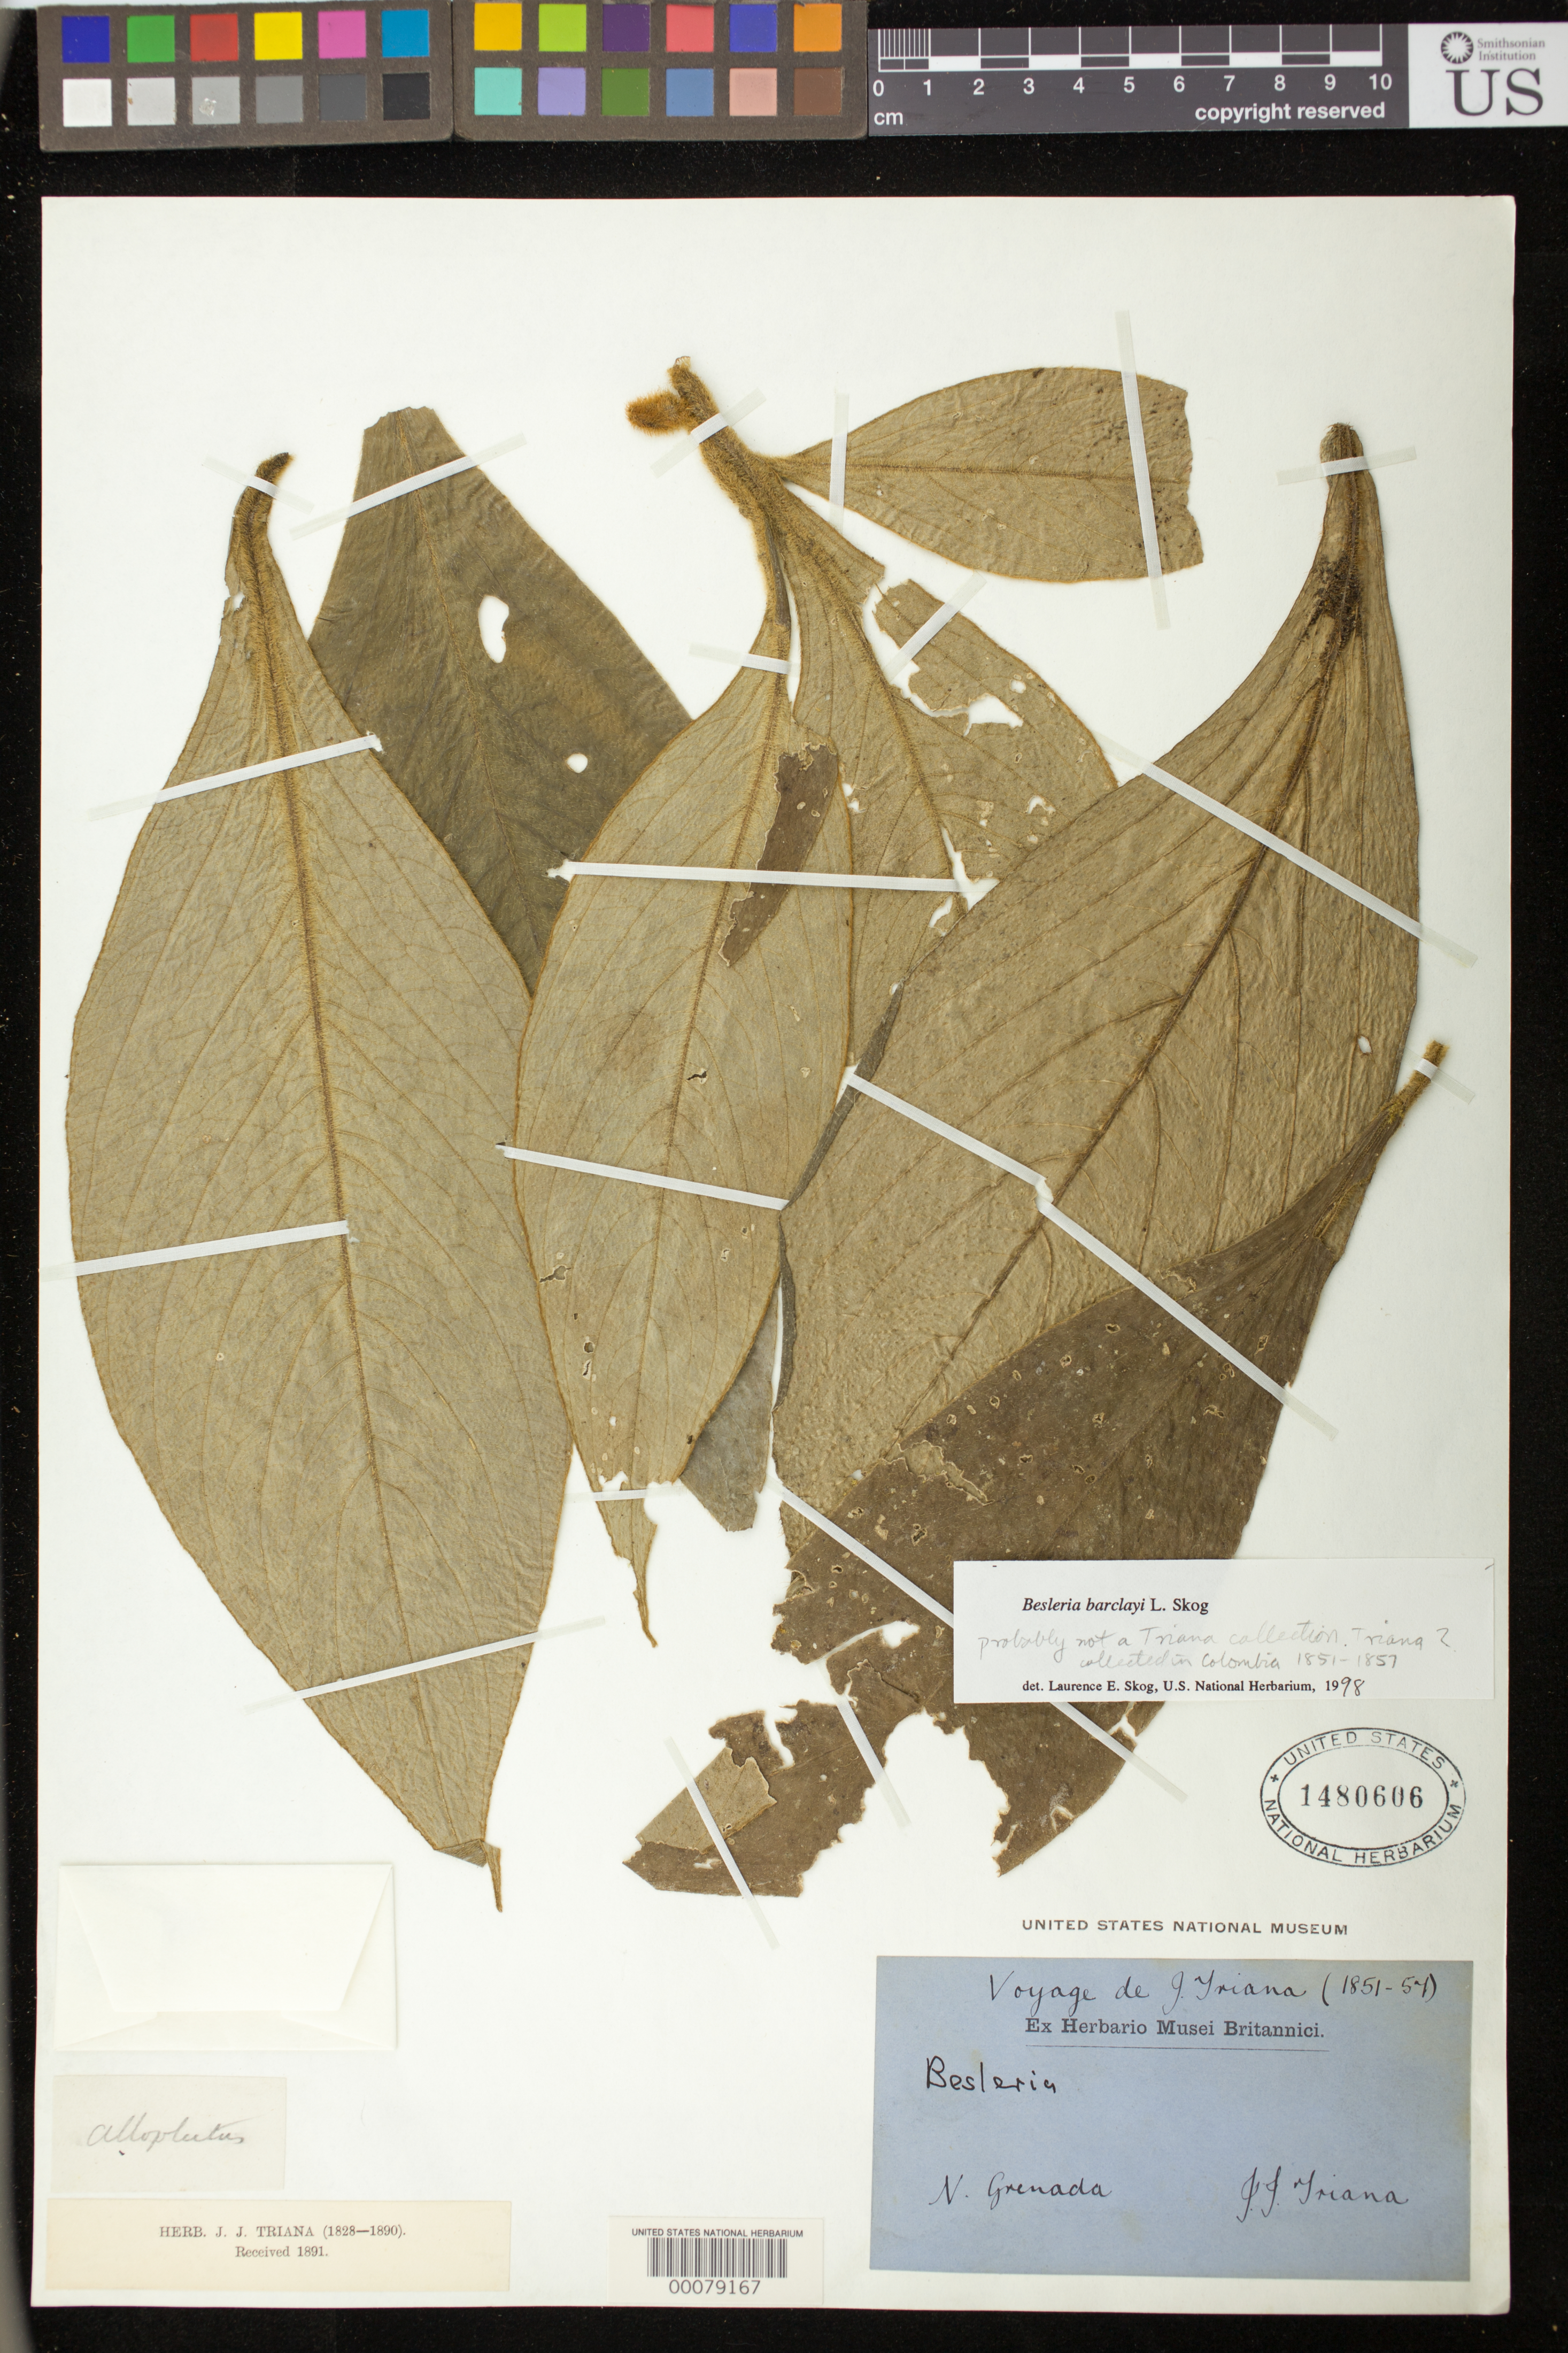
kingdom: Plantae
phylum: Tracheophyta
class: Magnoliopsida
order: Lamiales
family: Gesneriaceae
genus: Besleria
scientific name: Besleria barclayi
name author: L.E. Skog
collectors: J. J. Triana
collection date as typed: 1851-57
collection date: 1851/1857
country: Colombia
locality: N. Grenada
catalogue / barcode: US 1480606